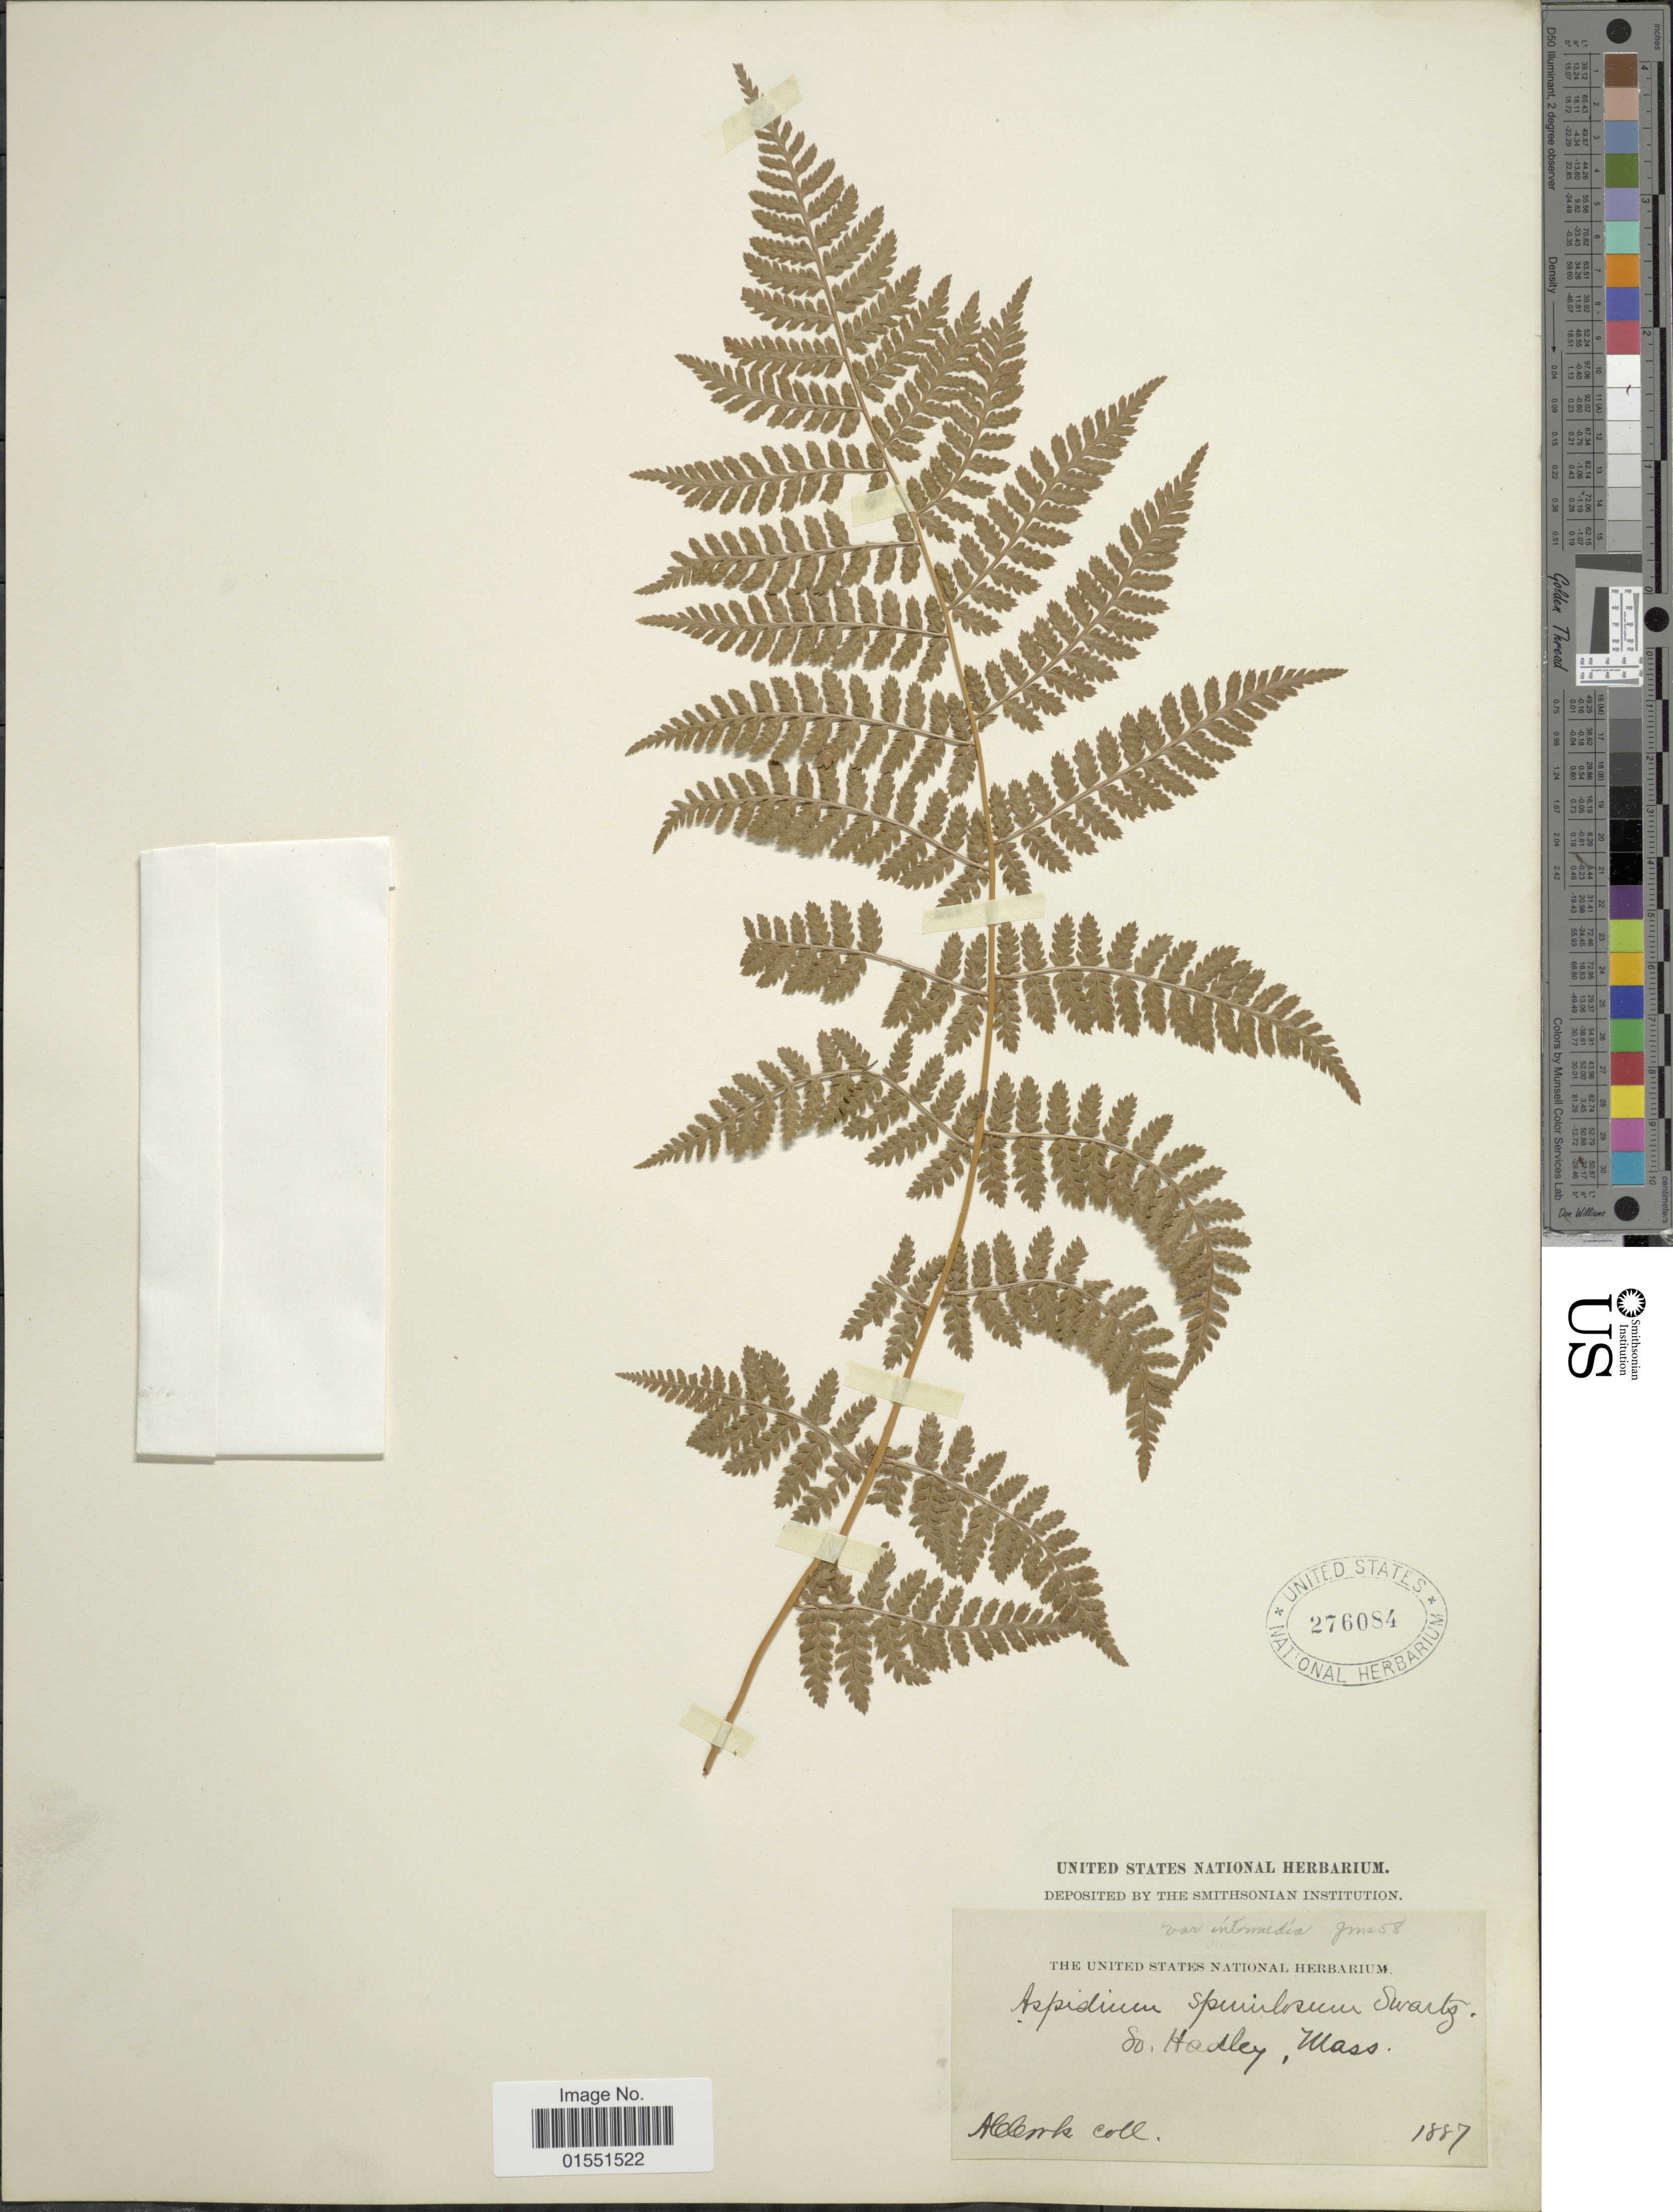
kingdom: Plantae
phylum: Tracheophyta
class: Polypodiopsida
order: Polypodiales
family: Dryopteridaceae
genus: Dryopteris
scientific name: Dryopteris intermedia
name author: (Muhl.) A. Gray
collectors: A. Cook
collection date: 1887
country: United States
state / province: Massachusetts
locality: So. Hadley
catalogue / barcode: US 276084